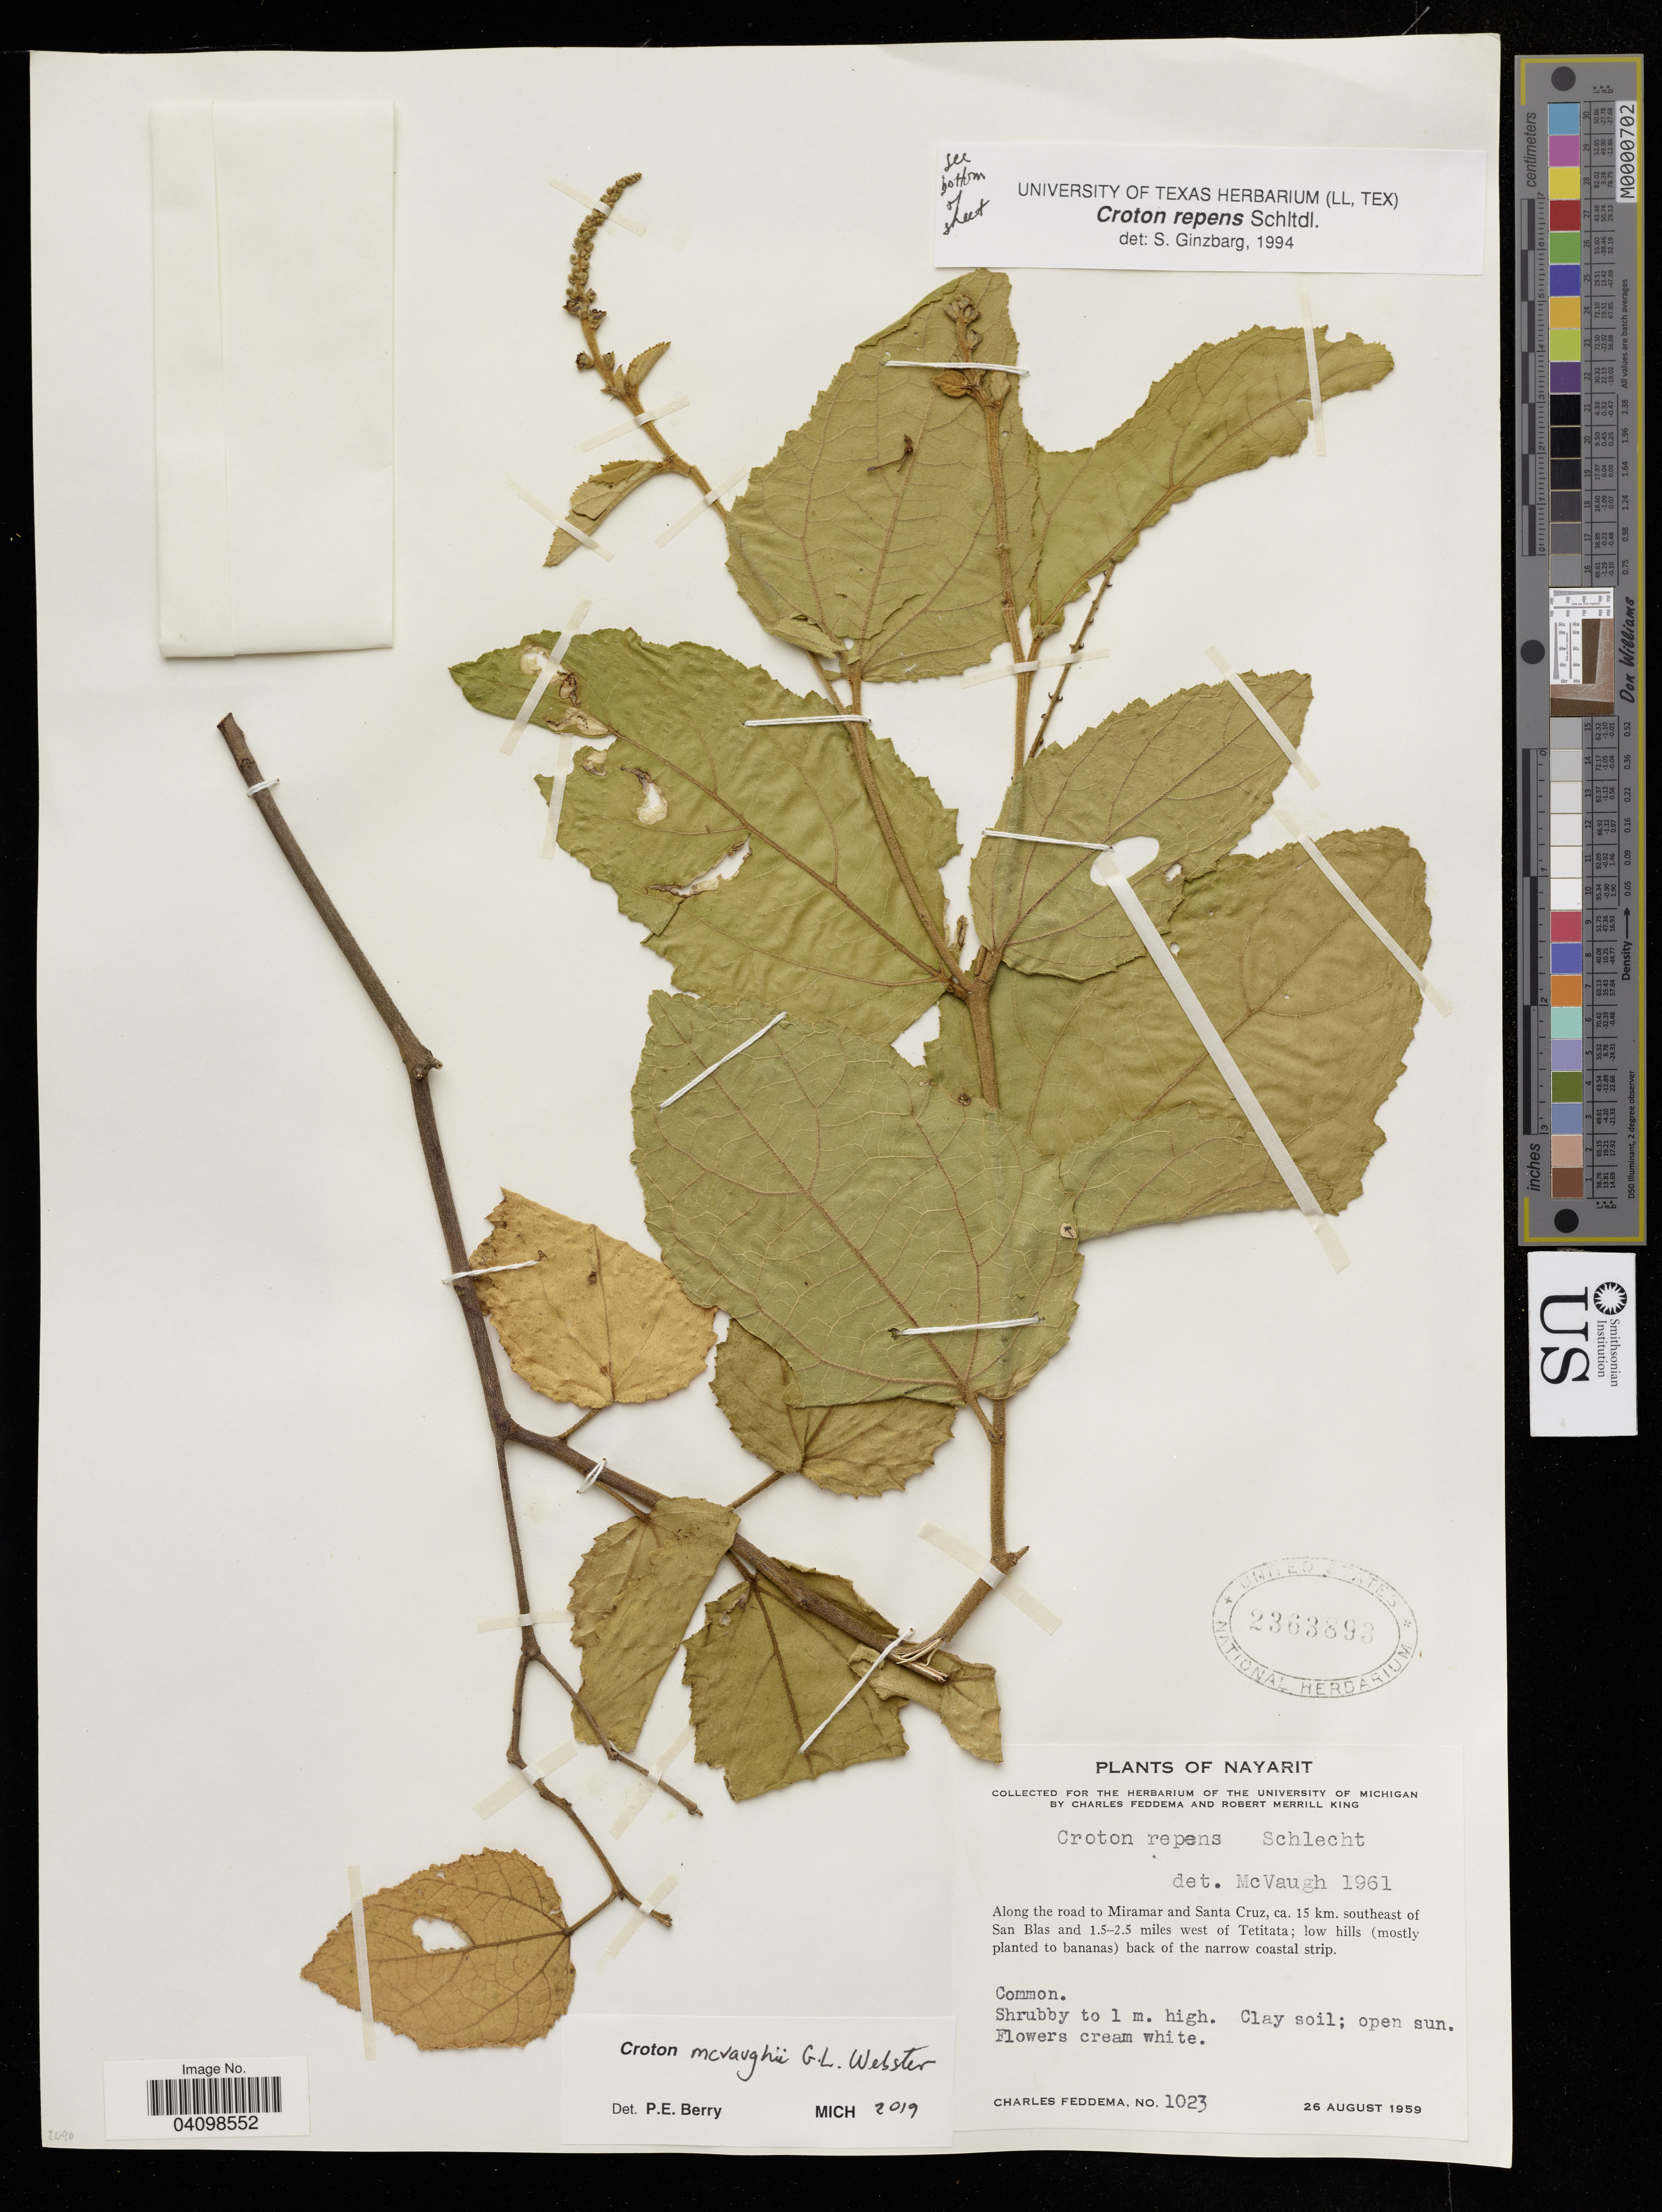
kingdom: Plantae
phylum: Tracheophyta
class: Magnoliopsida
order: Malpighiales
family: Euphorbiaceae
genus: Croton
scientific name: Croton mcvaughii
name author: G.L. Webster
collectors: C. Feddema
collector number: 1023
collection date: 1959-08-26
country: Mexico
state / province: Nayarit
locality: Along the road to Miramar and Santa Cruz, ca. 15 km. southeast of San Blas and 1.5-2.5 miles west of Tetitata.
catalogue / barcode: US 2363893